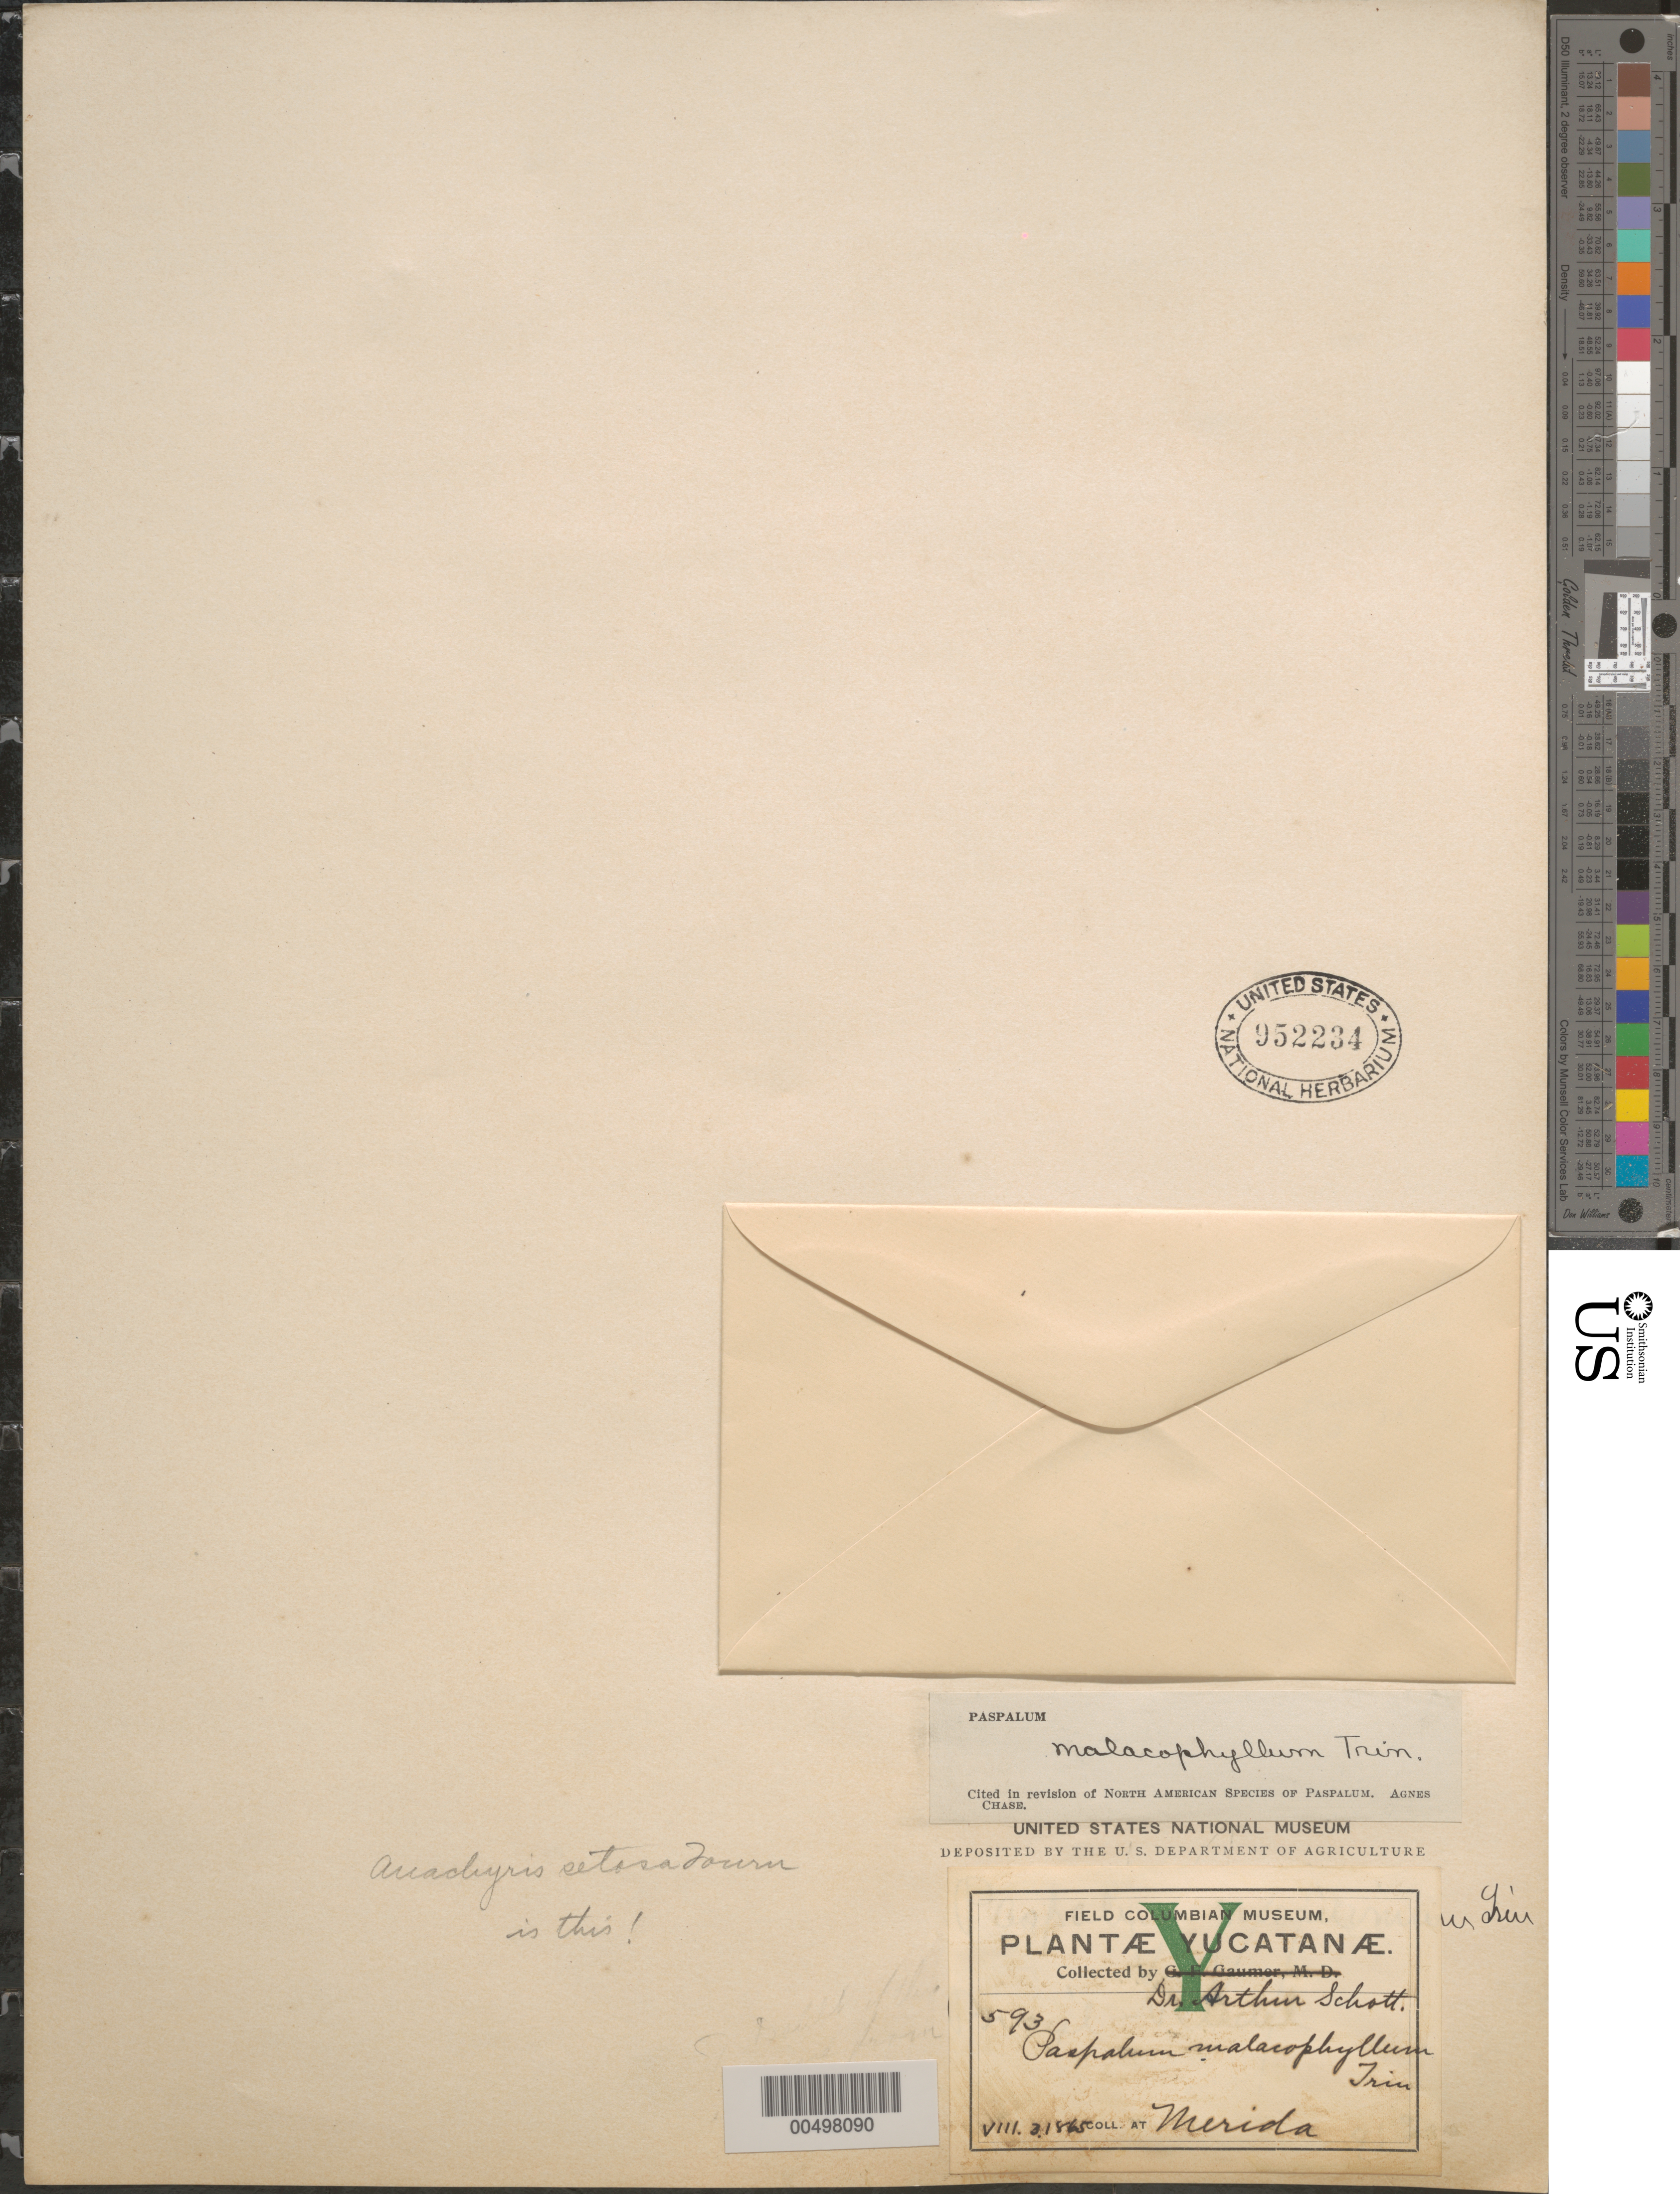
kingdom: Plantae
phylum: Tracheophyta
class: Liliopsida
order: Poales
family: Poaceae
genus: Paspalum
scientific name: Paspalum malacophyllum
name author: Trin.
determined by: Chase, [M.] Agnes, (US)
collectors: A. C. V. Schott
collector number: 593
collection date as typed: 31 Aug 1865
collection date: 1865-08-31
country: Mexico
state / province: Yucatan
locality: Merida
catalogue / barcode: US 952234